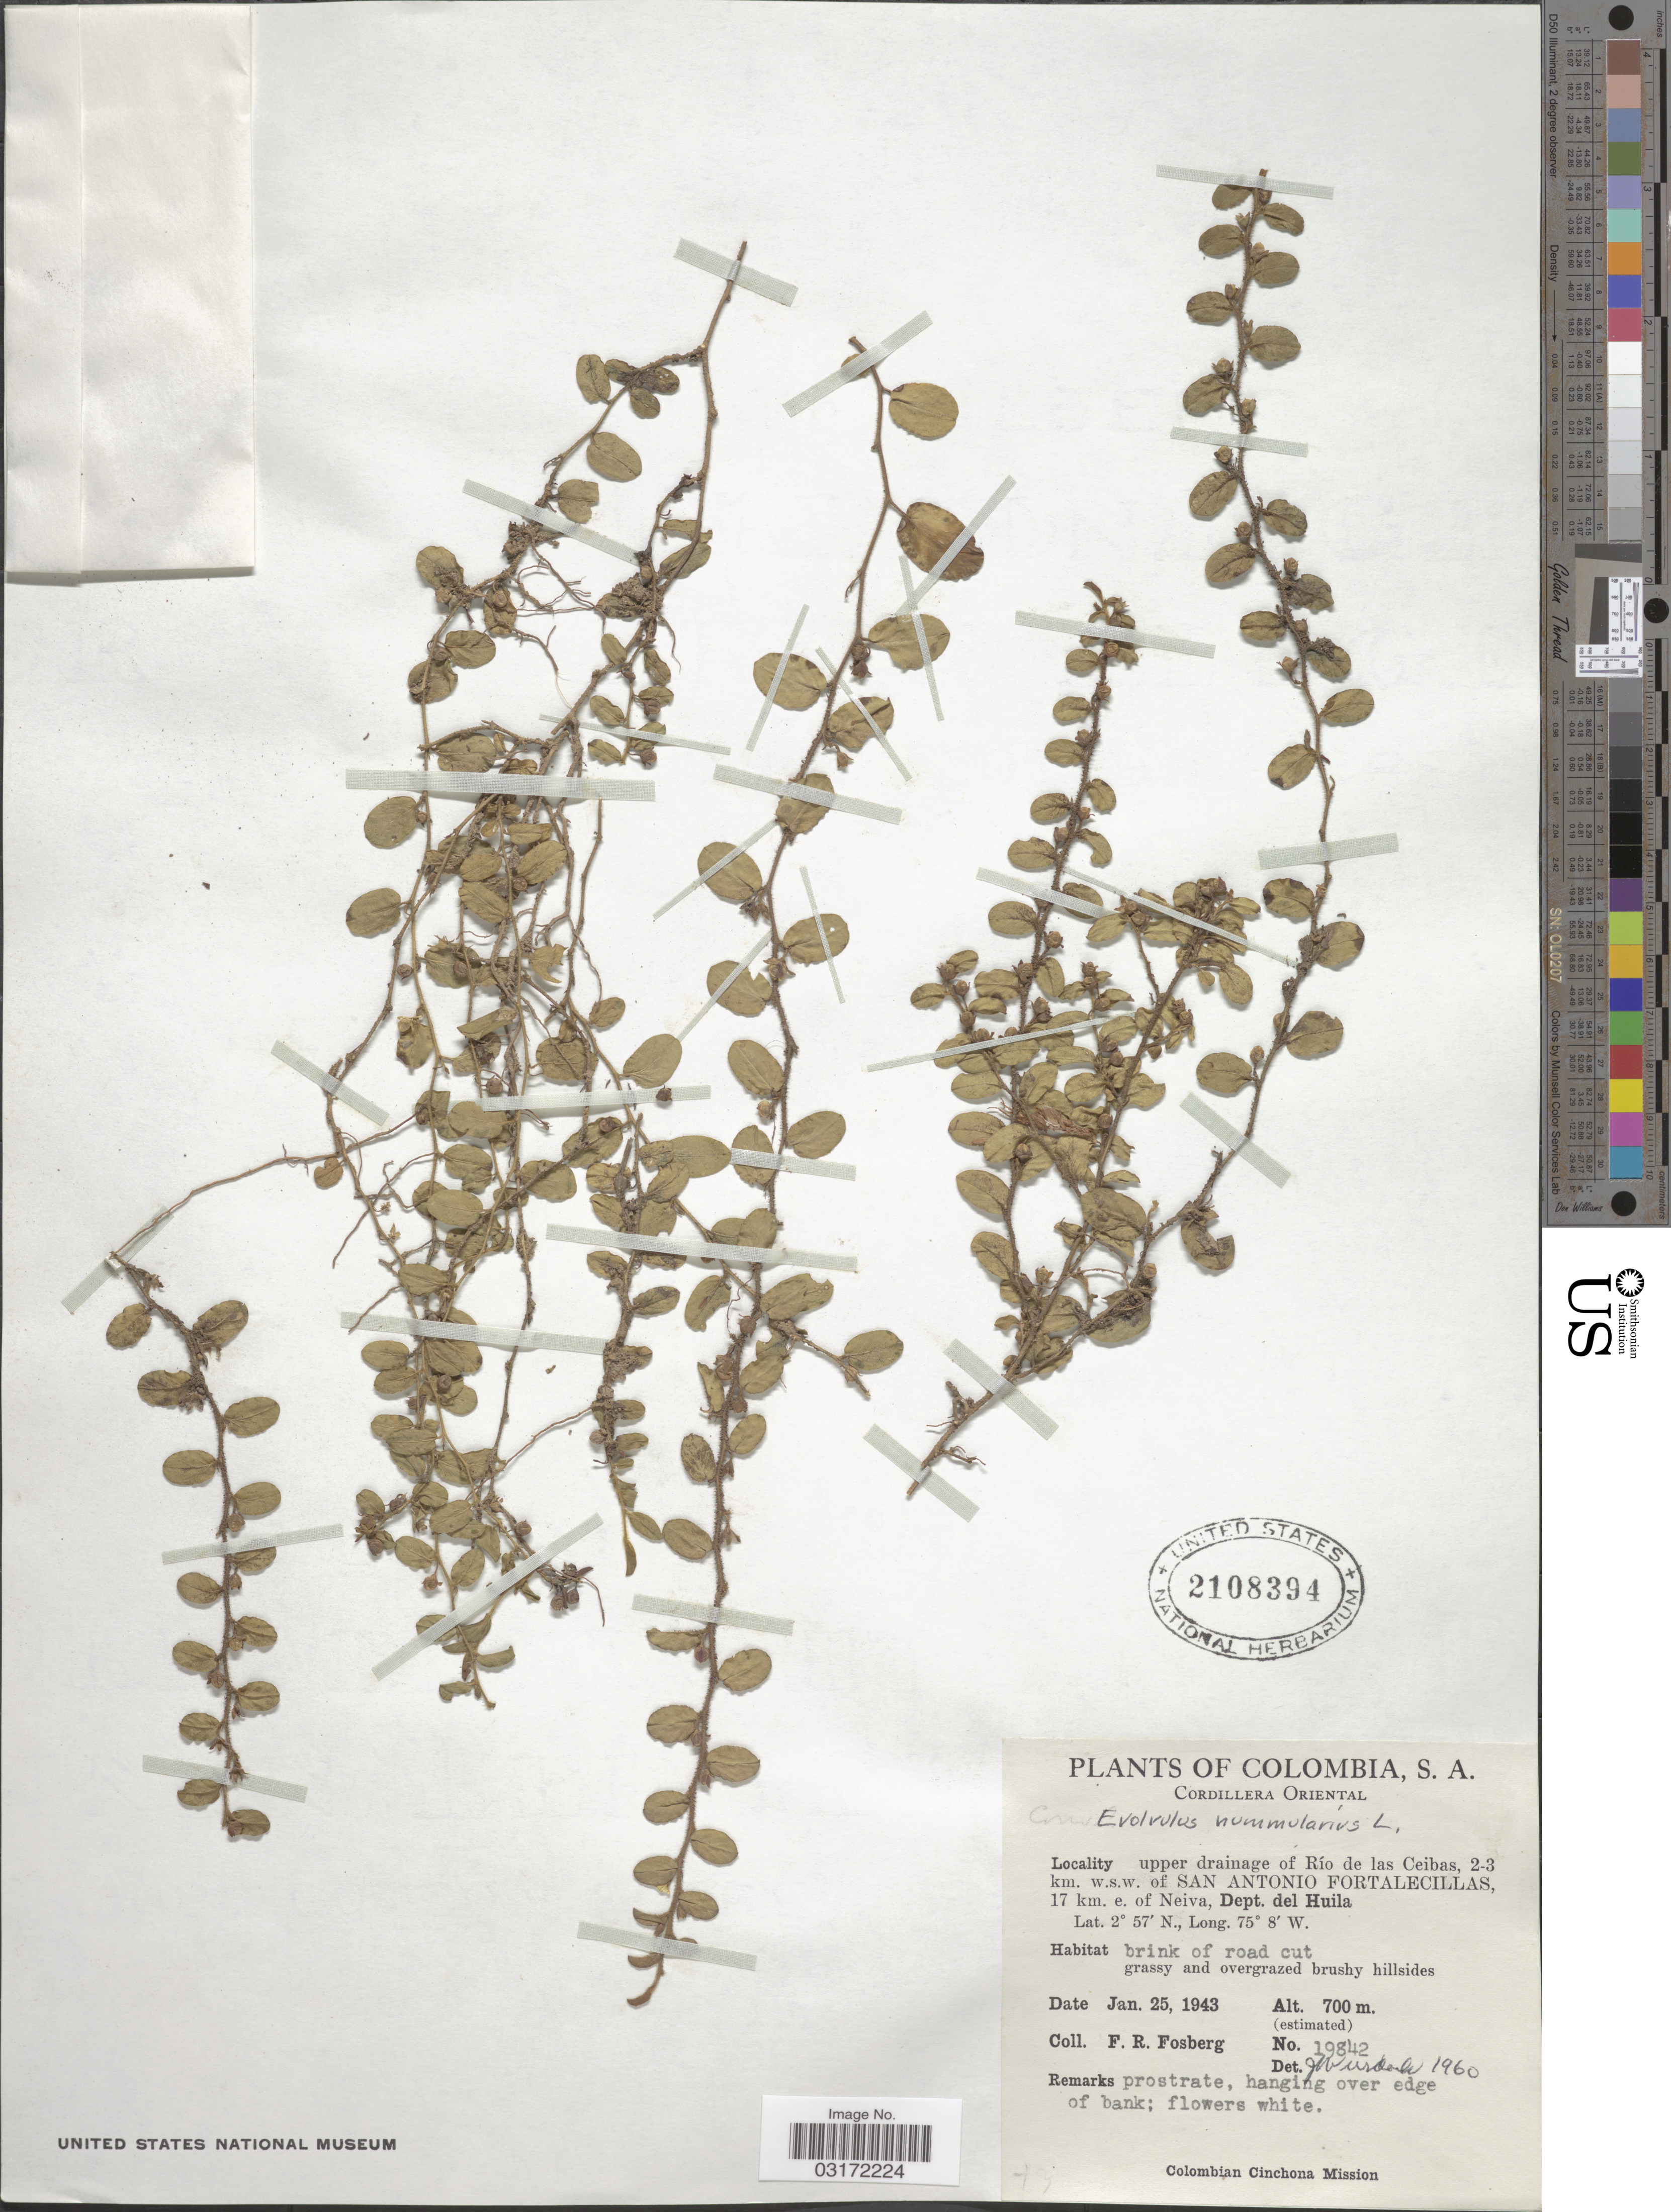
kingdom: Plantae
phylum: Tracheophyta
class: Magnoliopsida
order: Solanales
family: Convolvulaceae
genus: Evolvulus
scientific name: Evolvulus nummularius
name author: (L.) L.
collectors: F. R. Fosberg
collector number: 19842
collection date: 1943-01-25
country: Colombia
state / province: Huila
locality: Cordillera Oriental. Upper drainage of Río de las Ceibas, 2-3 km. w.s.w. of San Antonio Fortalecillas, 17 km. e. of Neiva, Dept. del Huila.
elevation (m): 700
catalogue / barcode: US 2108394